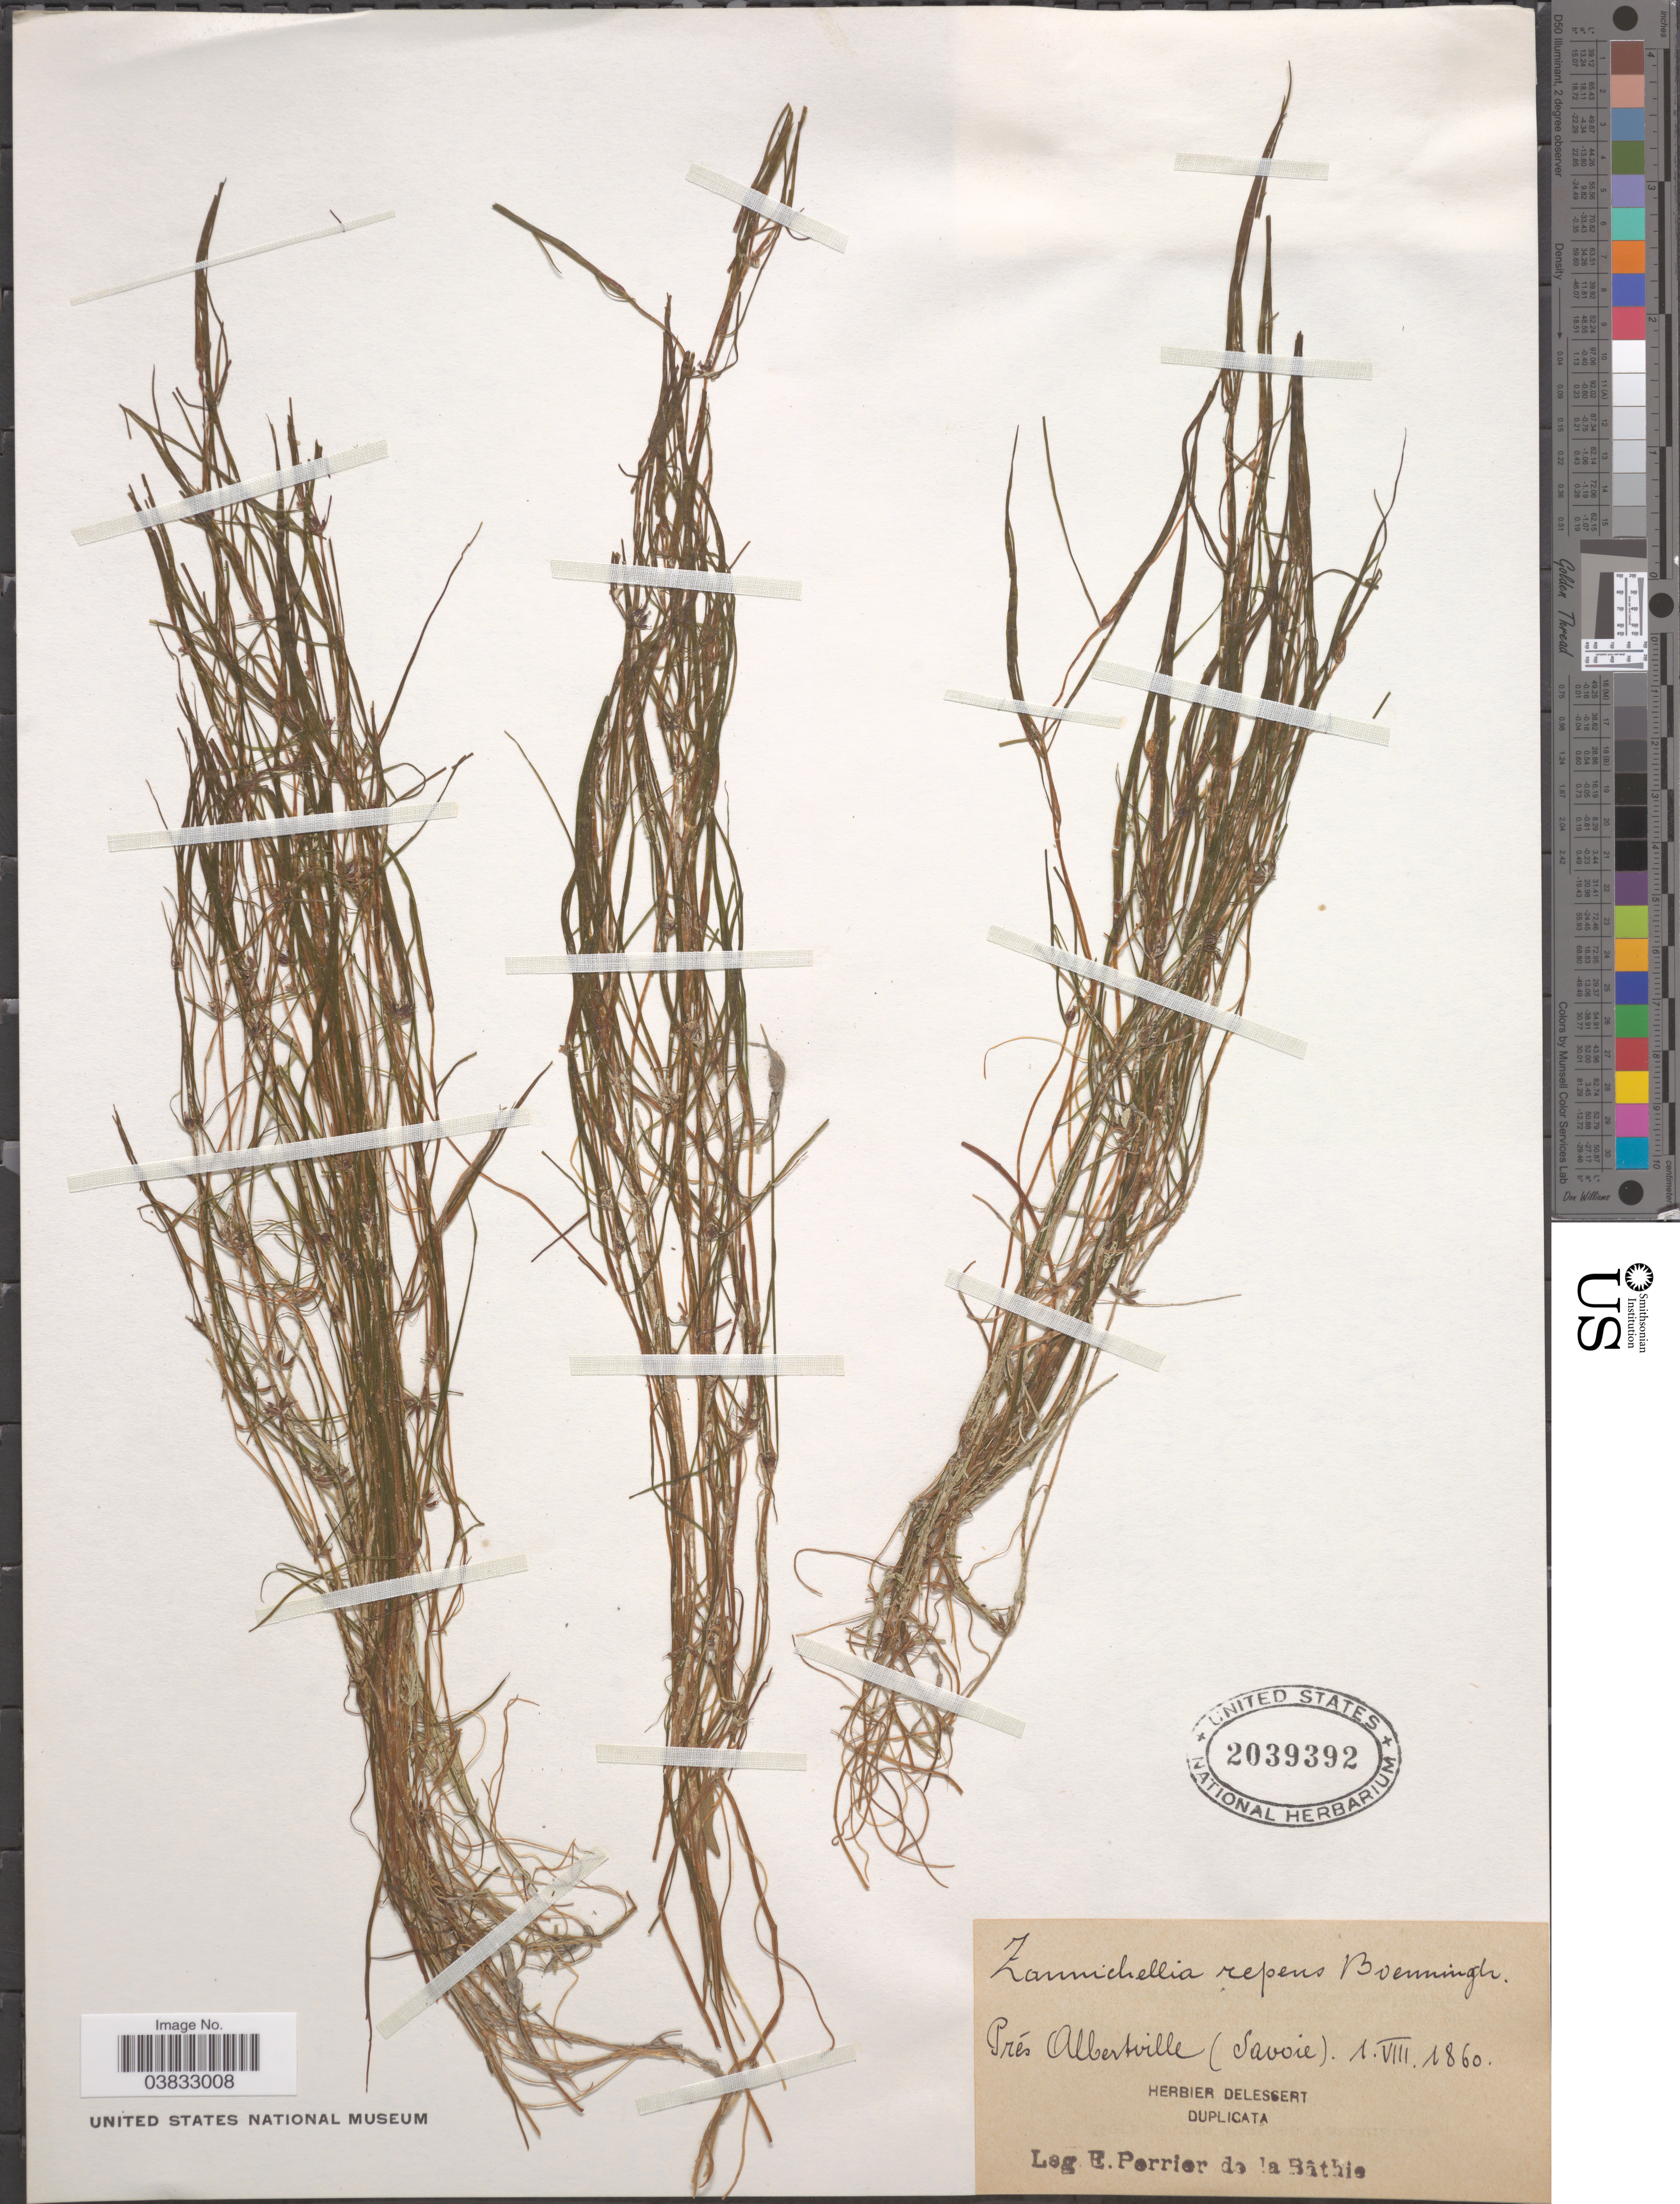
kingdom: Plantae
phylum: Tracheophyta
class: Liliopsida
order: Alismatales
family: Potamogetonaceae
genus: Zannichellia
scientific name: Zannichellia repens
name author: Boenn.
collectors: E. Perrier de la Bâthie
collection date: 1860-08-01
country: France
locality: Prés Albertville (Savoie).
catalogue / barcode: US 2039392